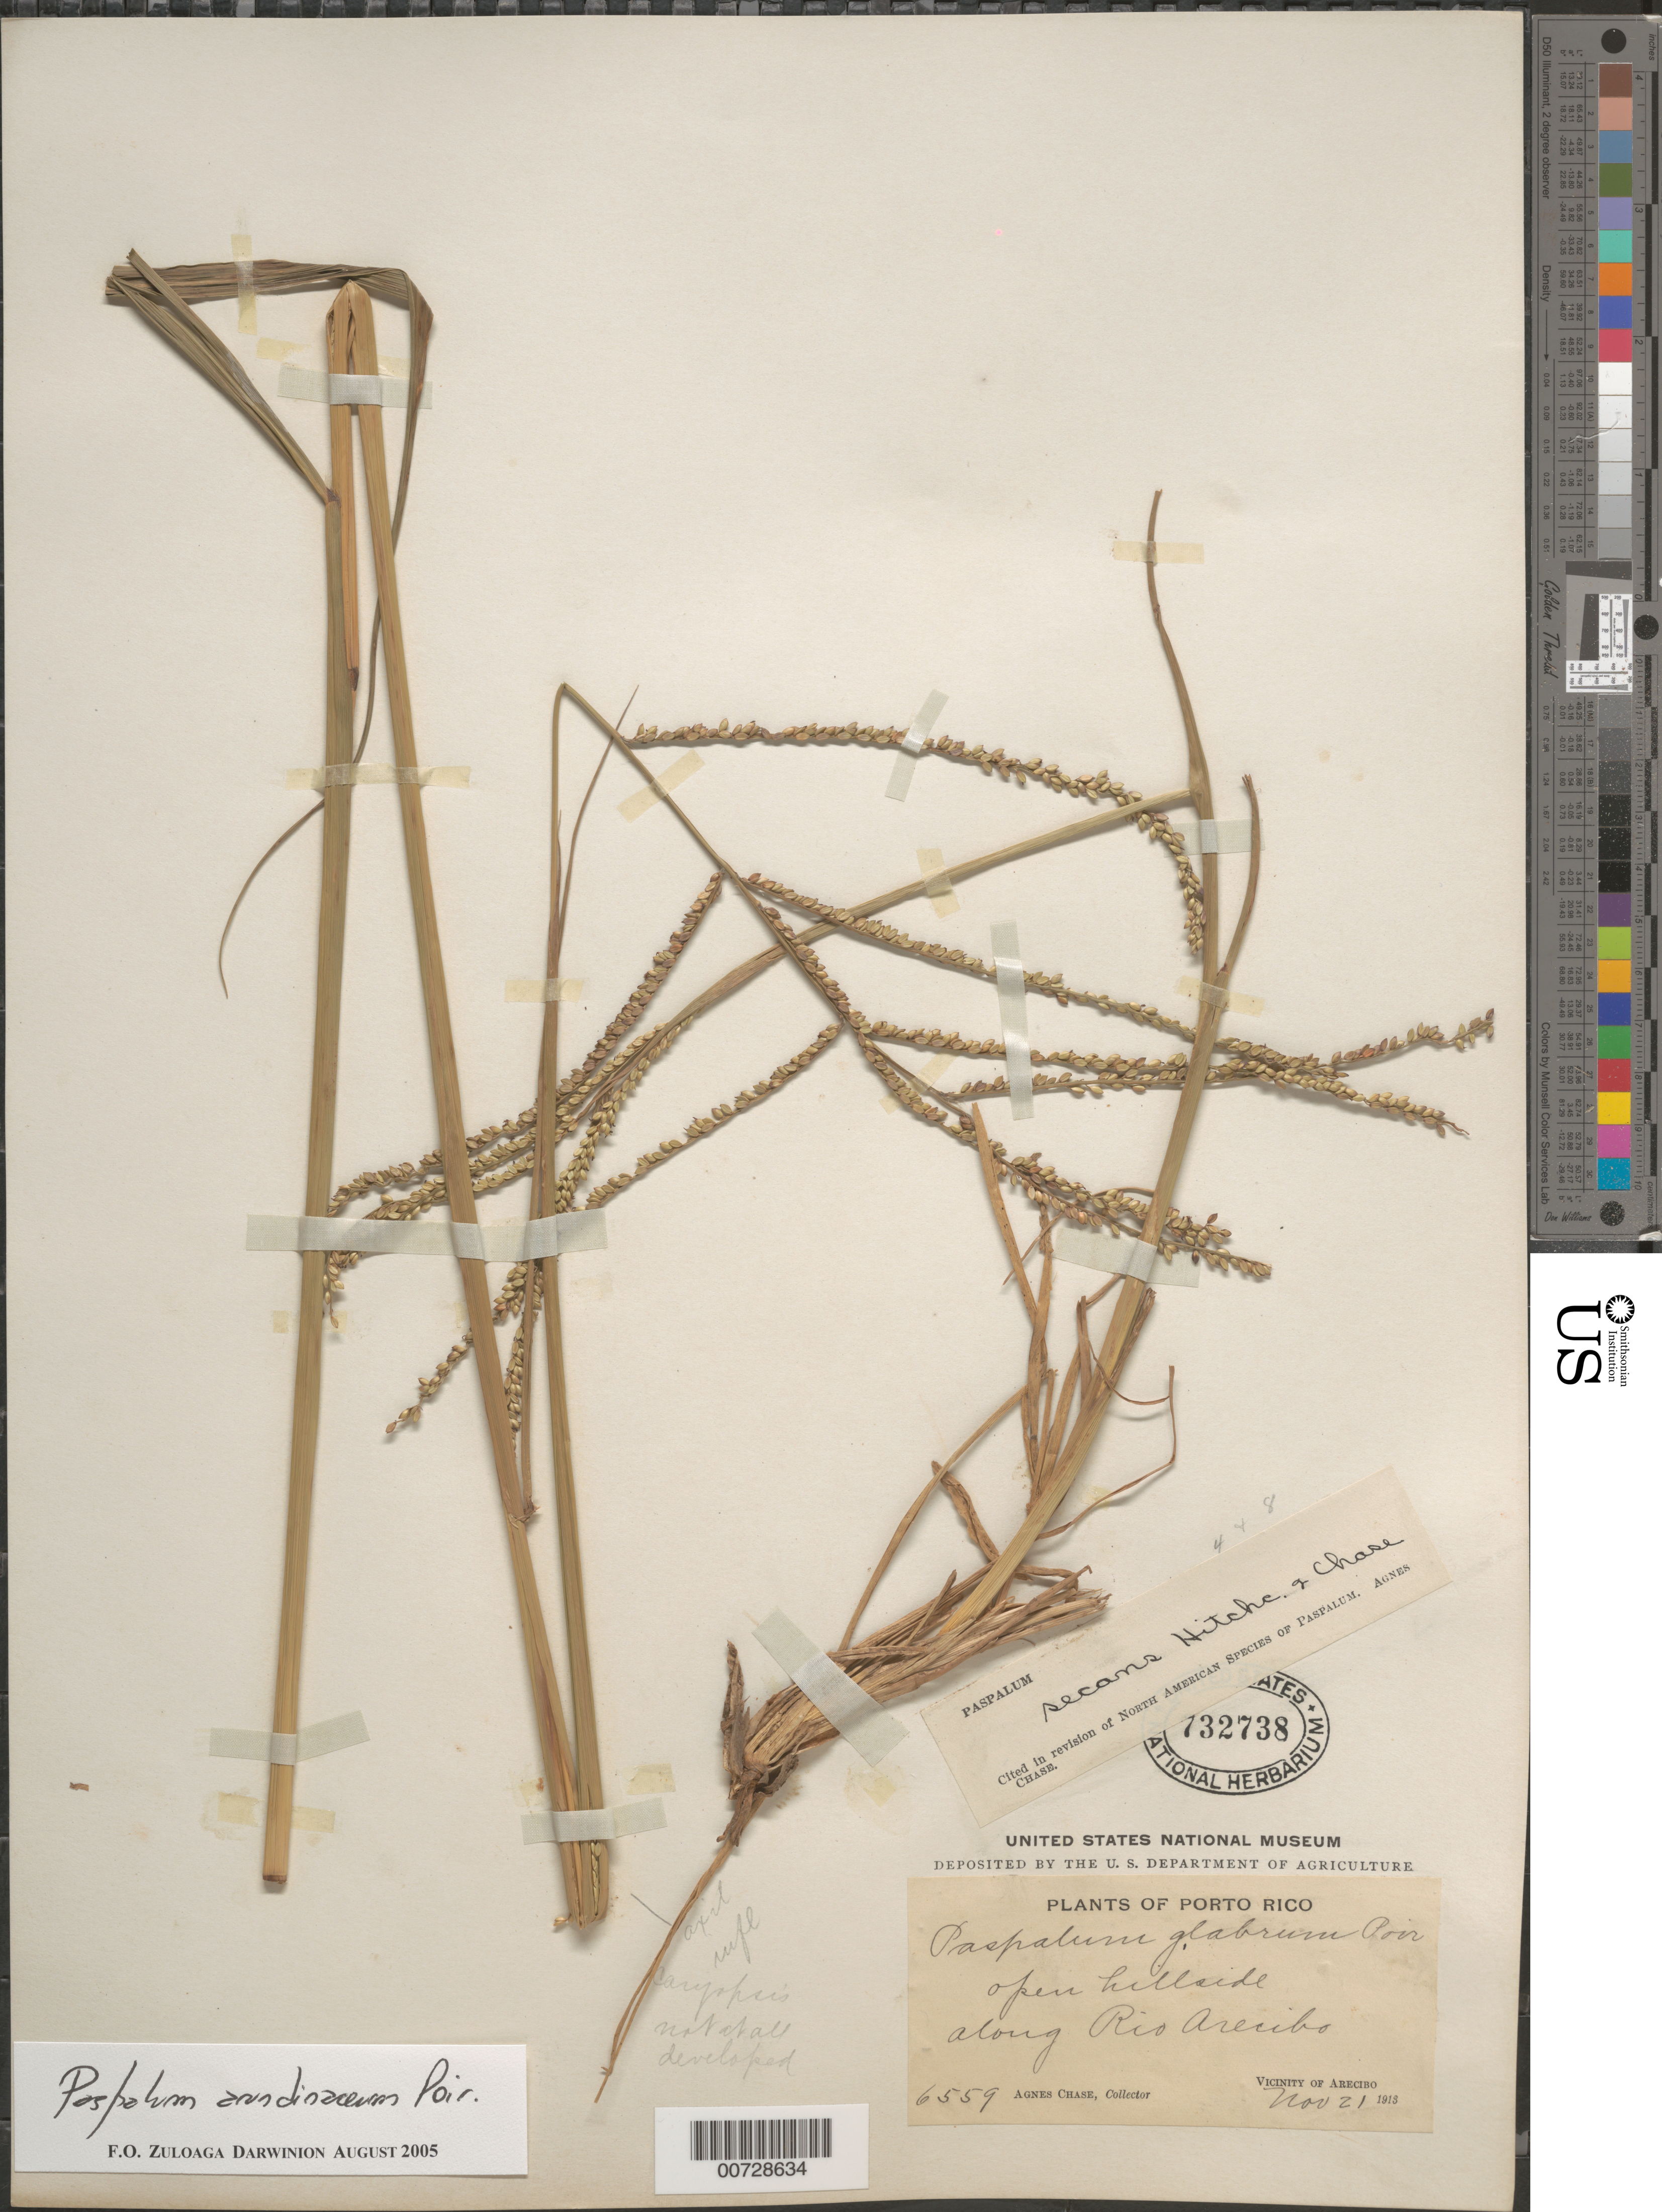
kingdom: Plantae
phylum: Tracheophyta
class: Liliopsida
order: Poales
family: Poaceae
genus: Paspalum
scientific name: Paspalum arundinaceum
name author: Poir.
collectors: A. Chase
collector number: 6559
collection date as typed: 21 Nov 1913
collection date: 1913-11-21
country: Puerto Rico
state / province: Arecibo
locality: Rio Arecibo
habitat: Open hillside along river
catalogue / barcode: US 732738